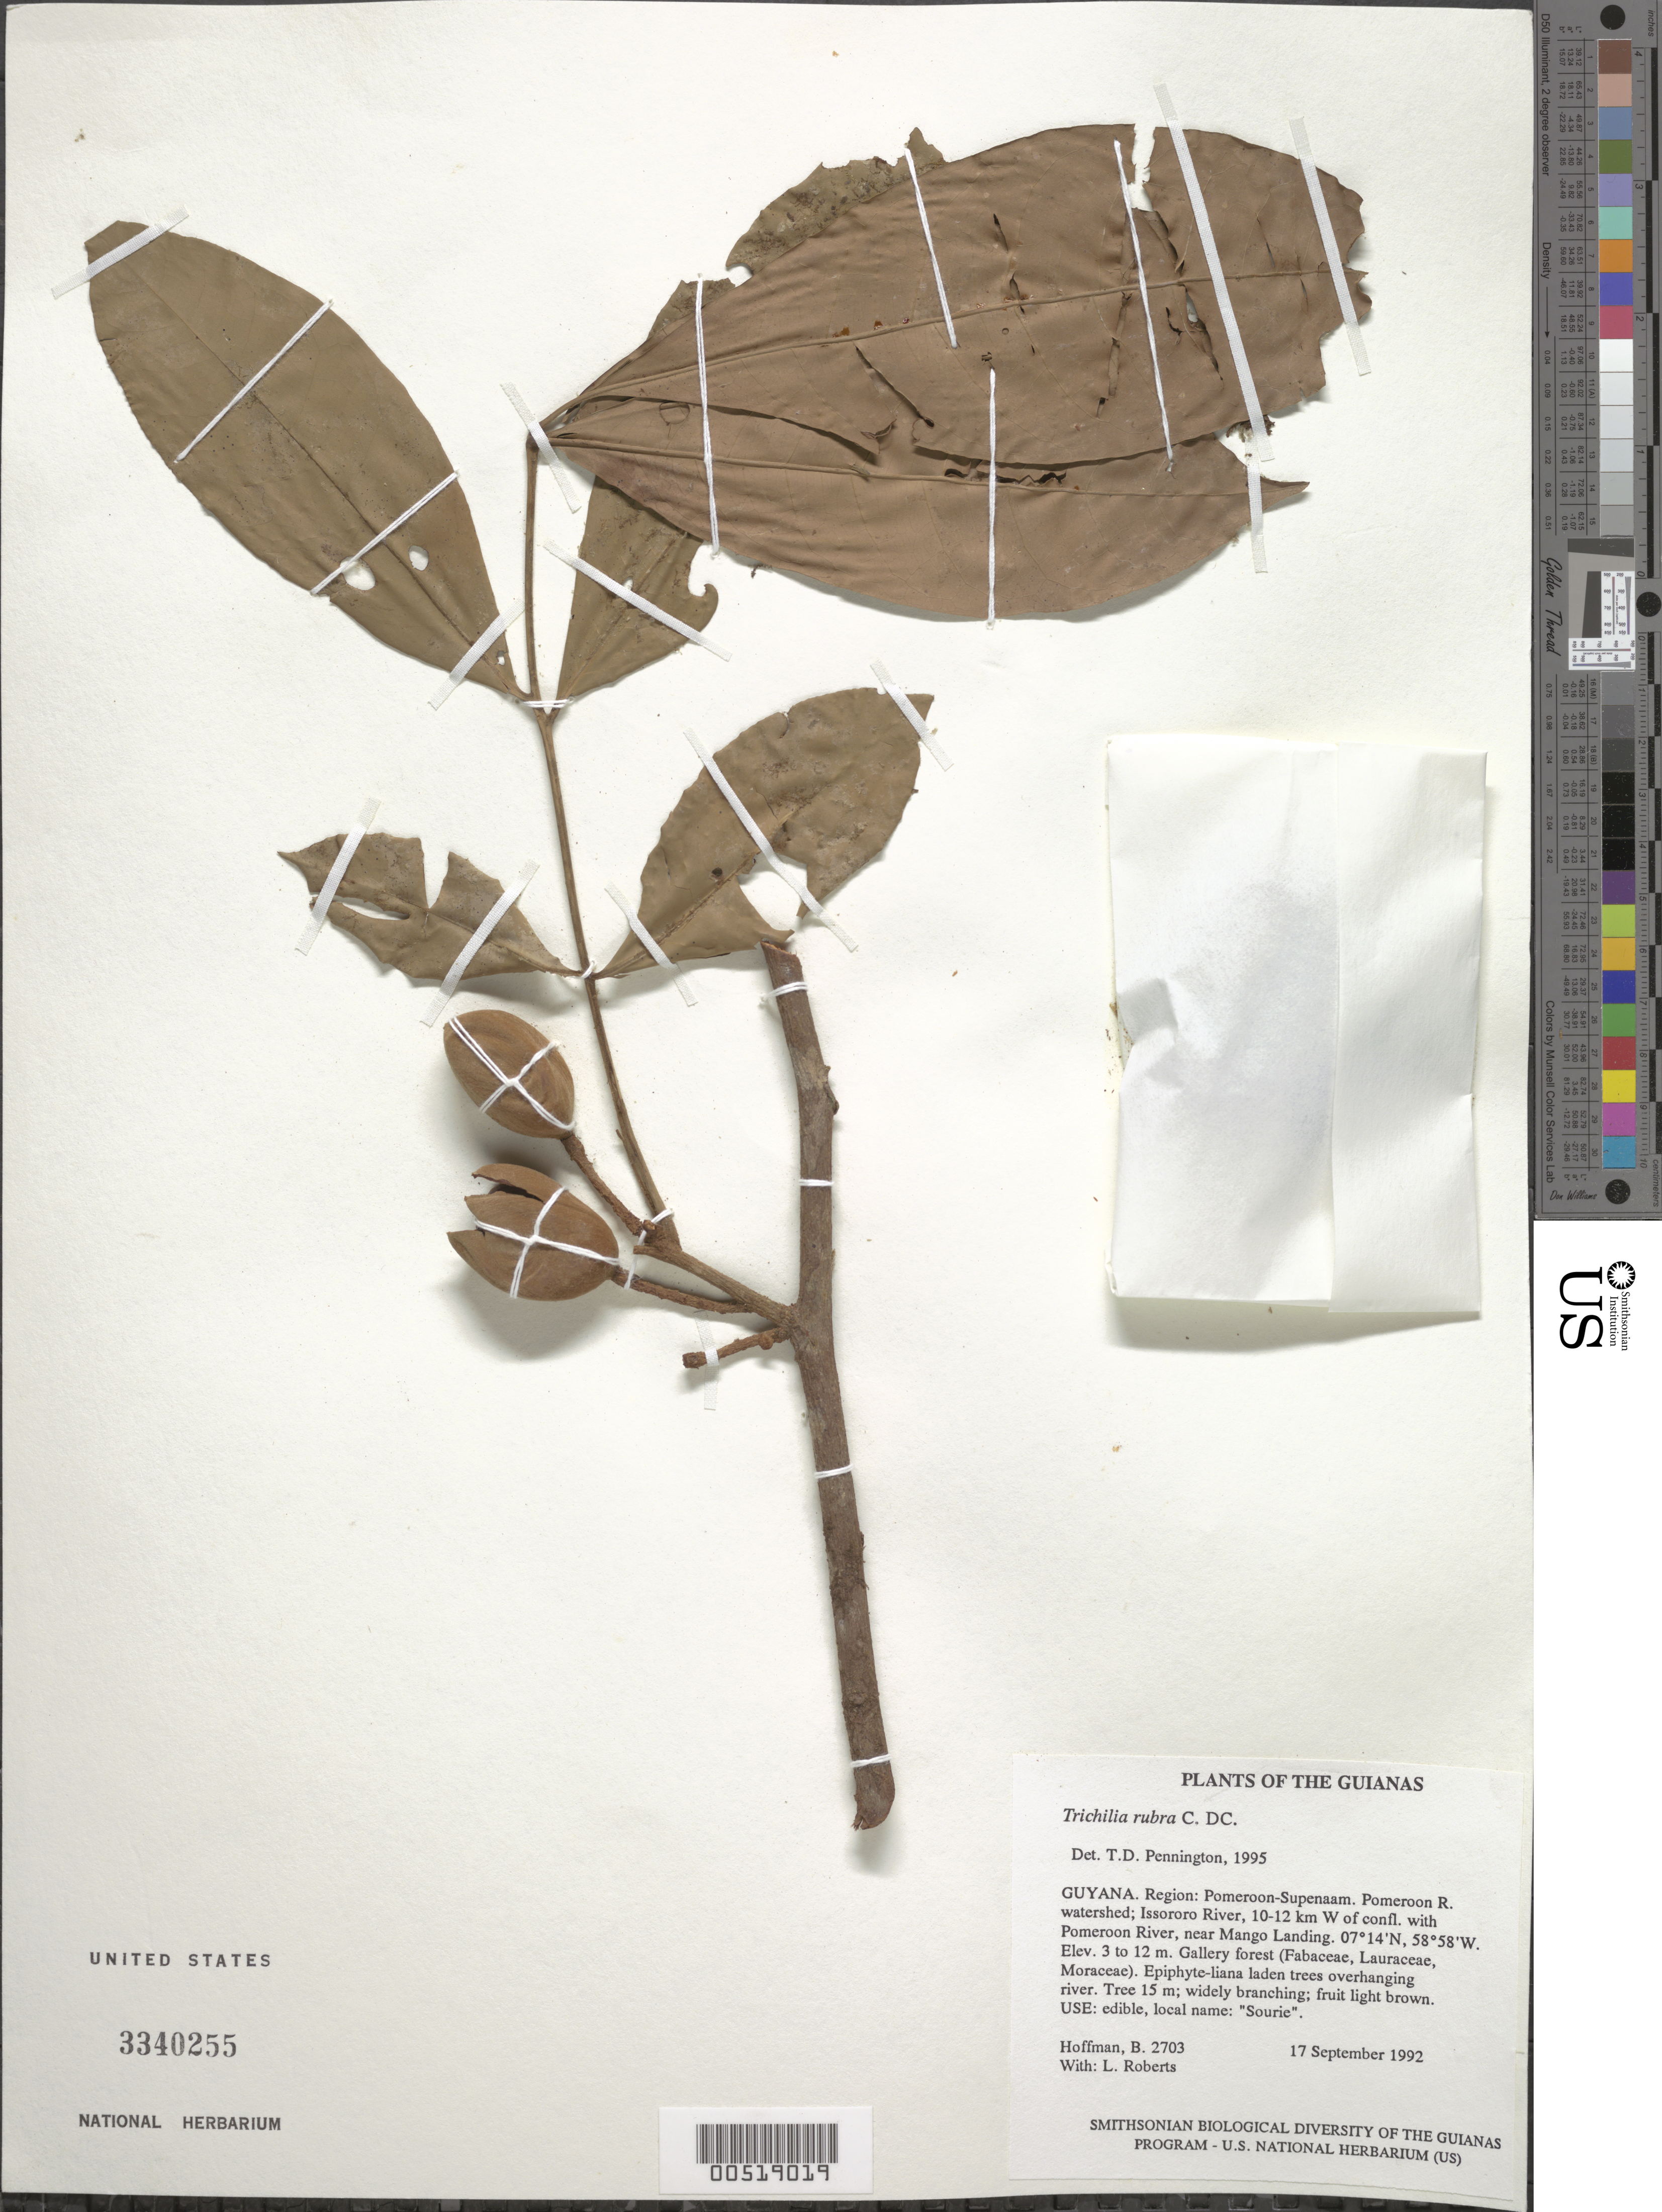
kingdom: Plantae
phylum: Tracheophyta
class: Magnoliopsida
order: Sapindales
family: Meliaceae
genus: Trichilia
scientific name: Trichilia rubra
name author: C. DC.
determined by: Pennington, T. D., (K)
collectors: B. Hoffman & L. Roberts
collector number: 2703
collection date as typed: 17 September 1992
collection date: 1992-09-17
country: Guyana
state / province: Pomeroon-Supenaam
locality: Pomeroon River watershed; Issororo River, 10-12 km W of confluence w/ Pomeroon River, near Mango Landing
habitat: Gallery forest (Fabaceae, Lauraceae, Moraceae). Epiphyte-liana laden trees overhanging river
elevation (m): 3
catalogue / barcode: US 3340255